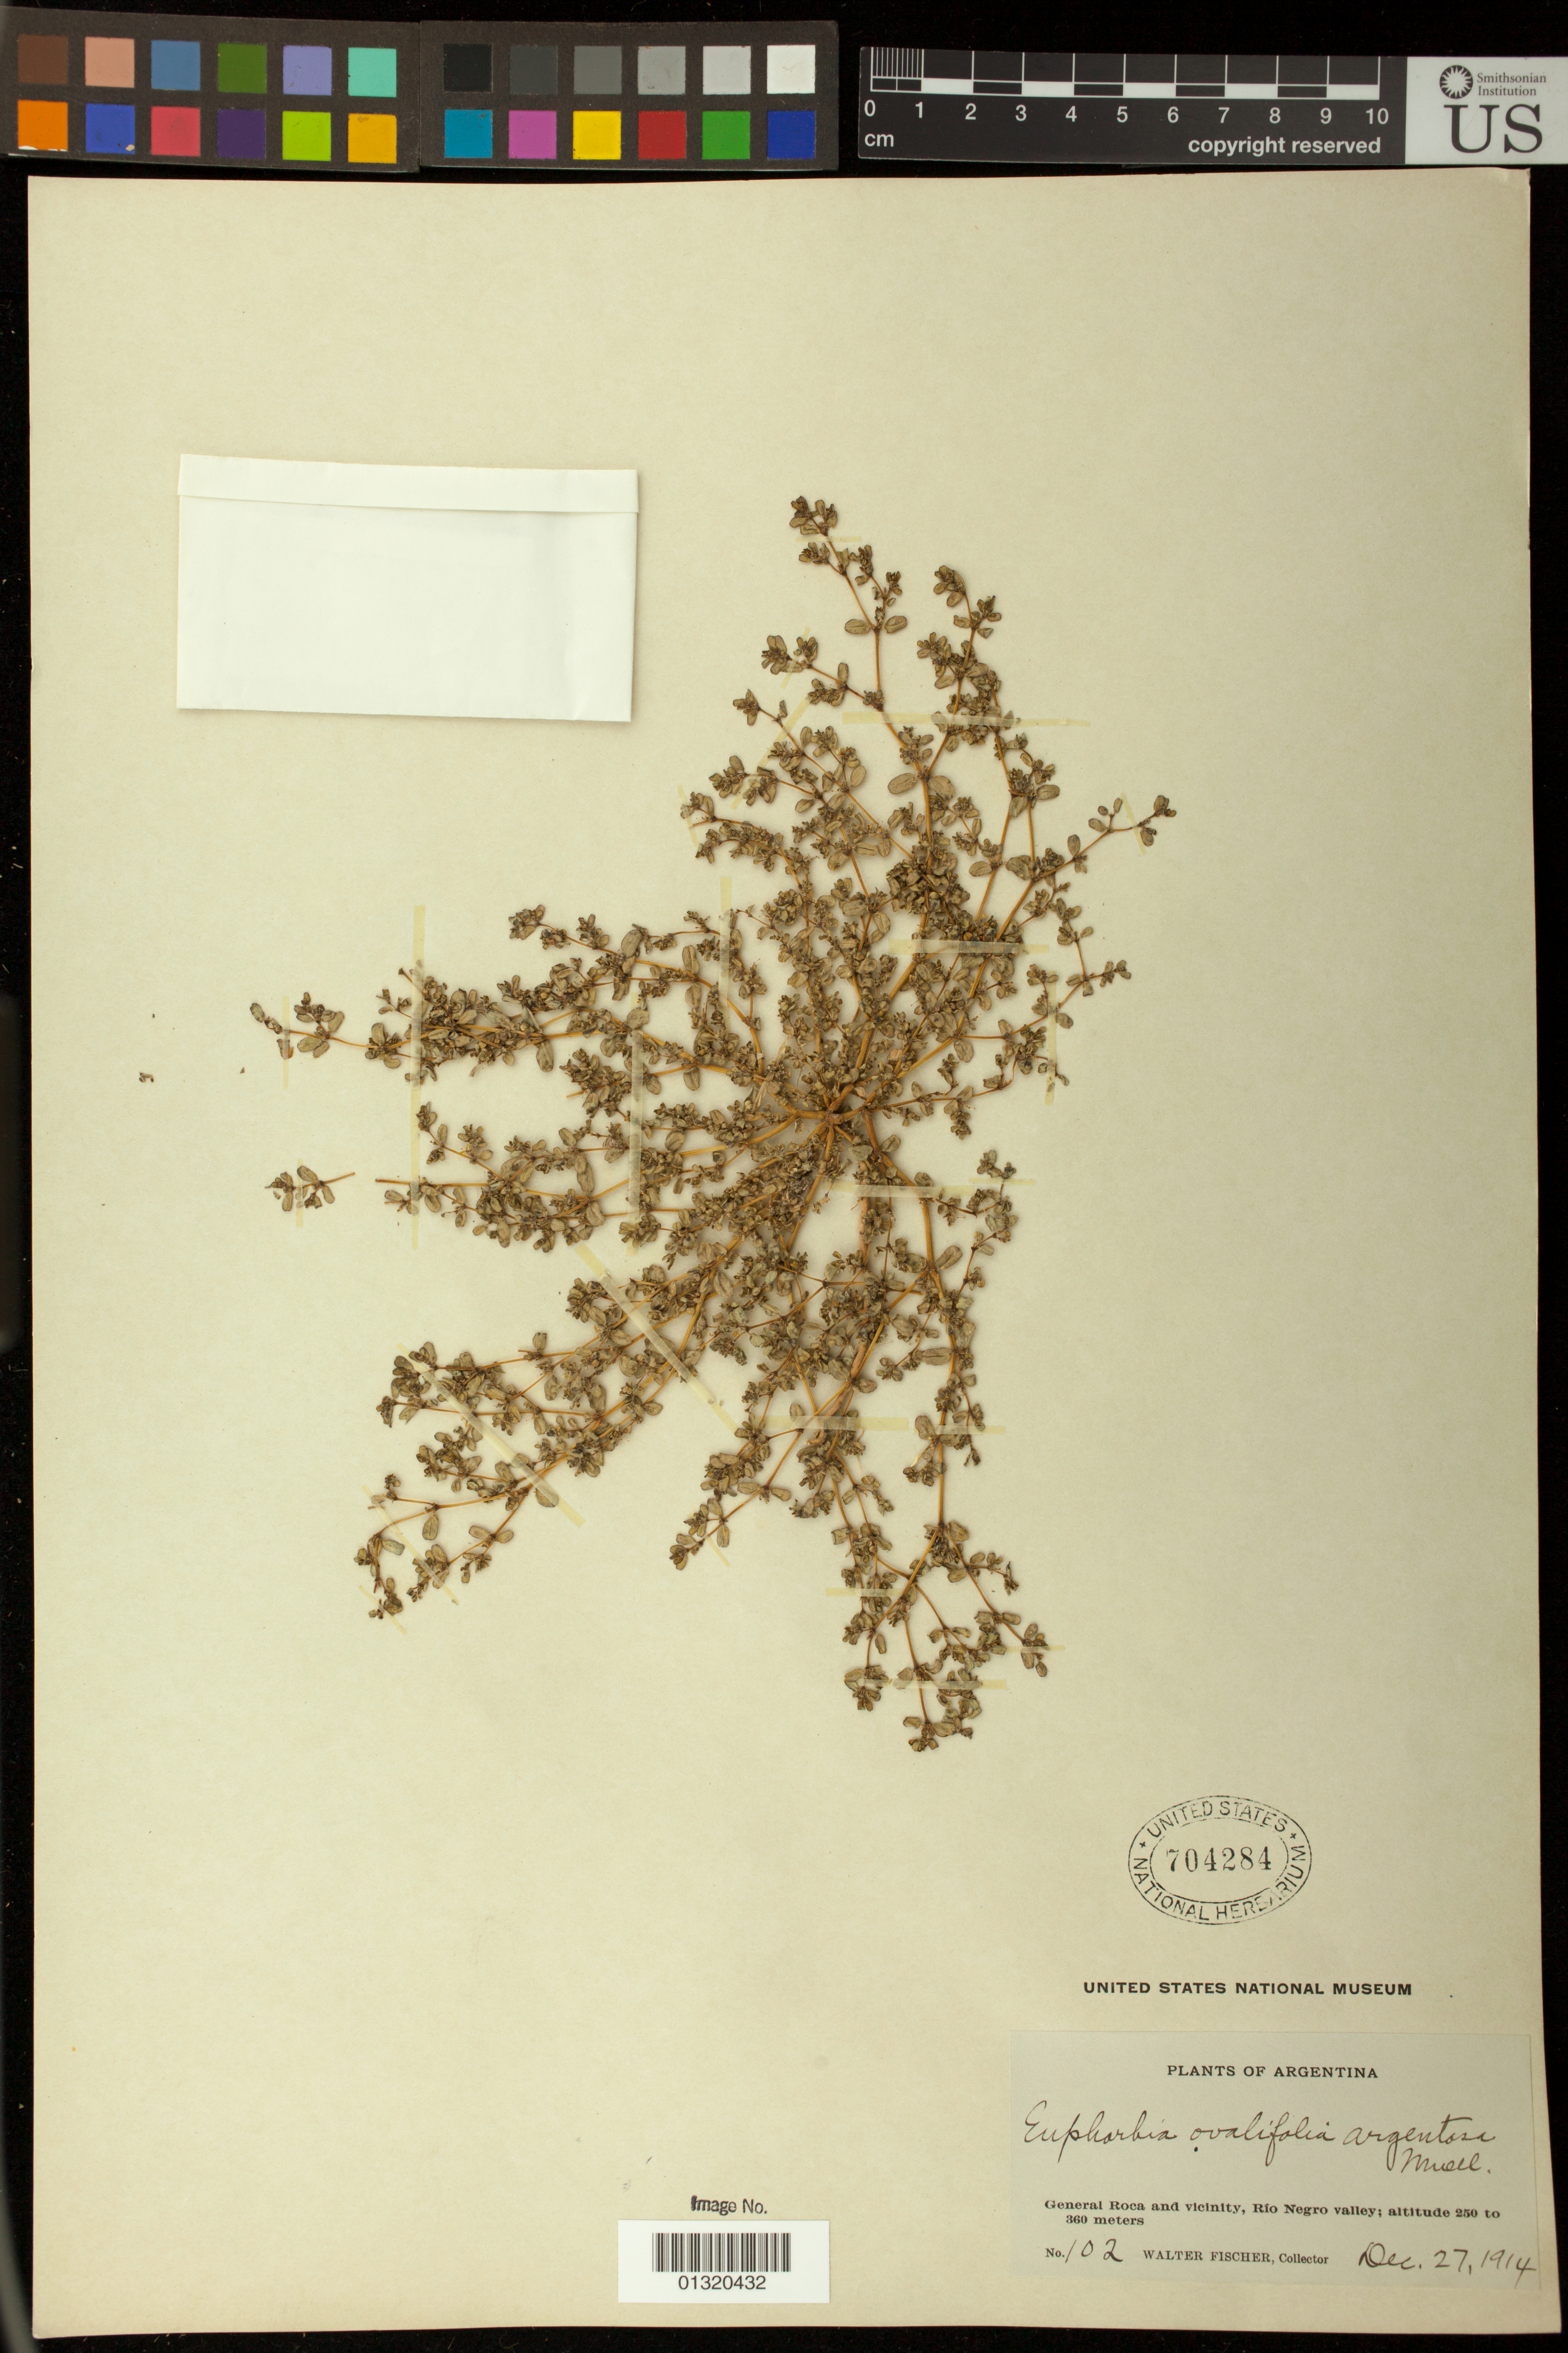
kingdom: Plantae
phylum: Tracheophyta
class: Magnoliopsida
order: Malpighiales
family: Euphorbiaceae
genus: Euphorbia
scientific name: Euphorbia klotzschii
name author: Oudejans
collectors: W. Fischer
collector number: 102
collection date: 1914-12-27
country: Argentina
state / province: Río Negro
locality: General Roca and vicinity, Río Negro valley;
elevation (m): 76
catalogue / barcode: US 704284